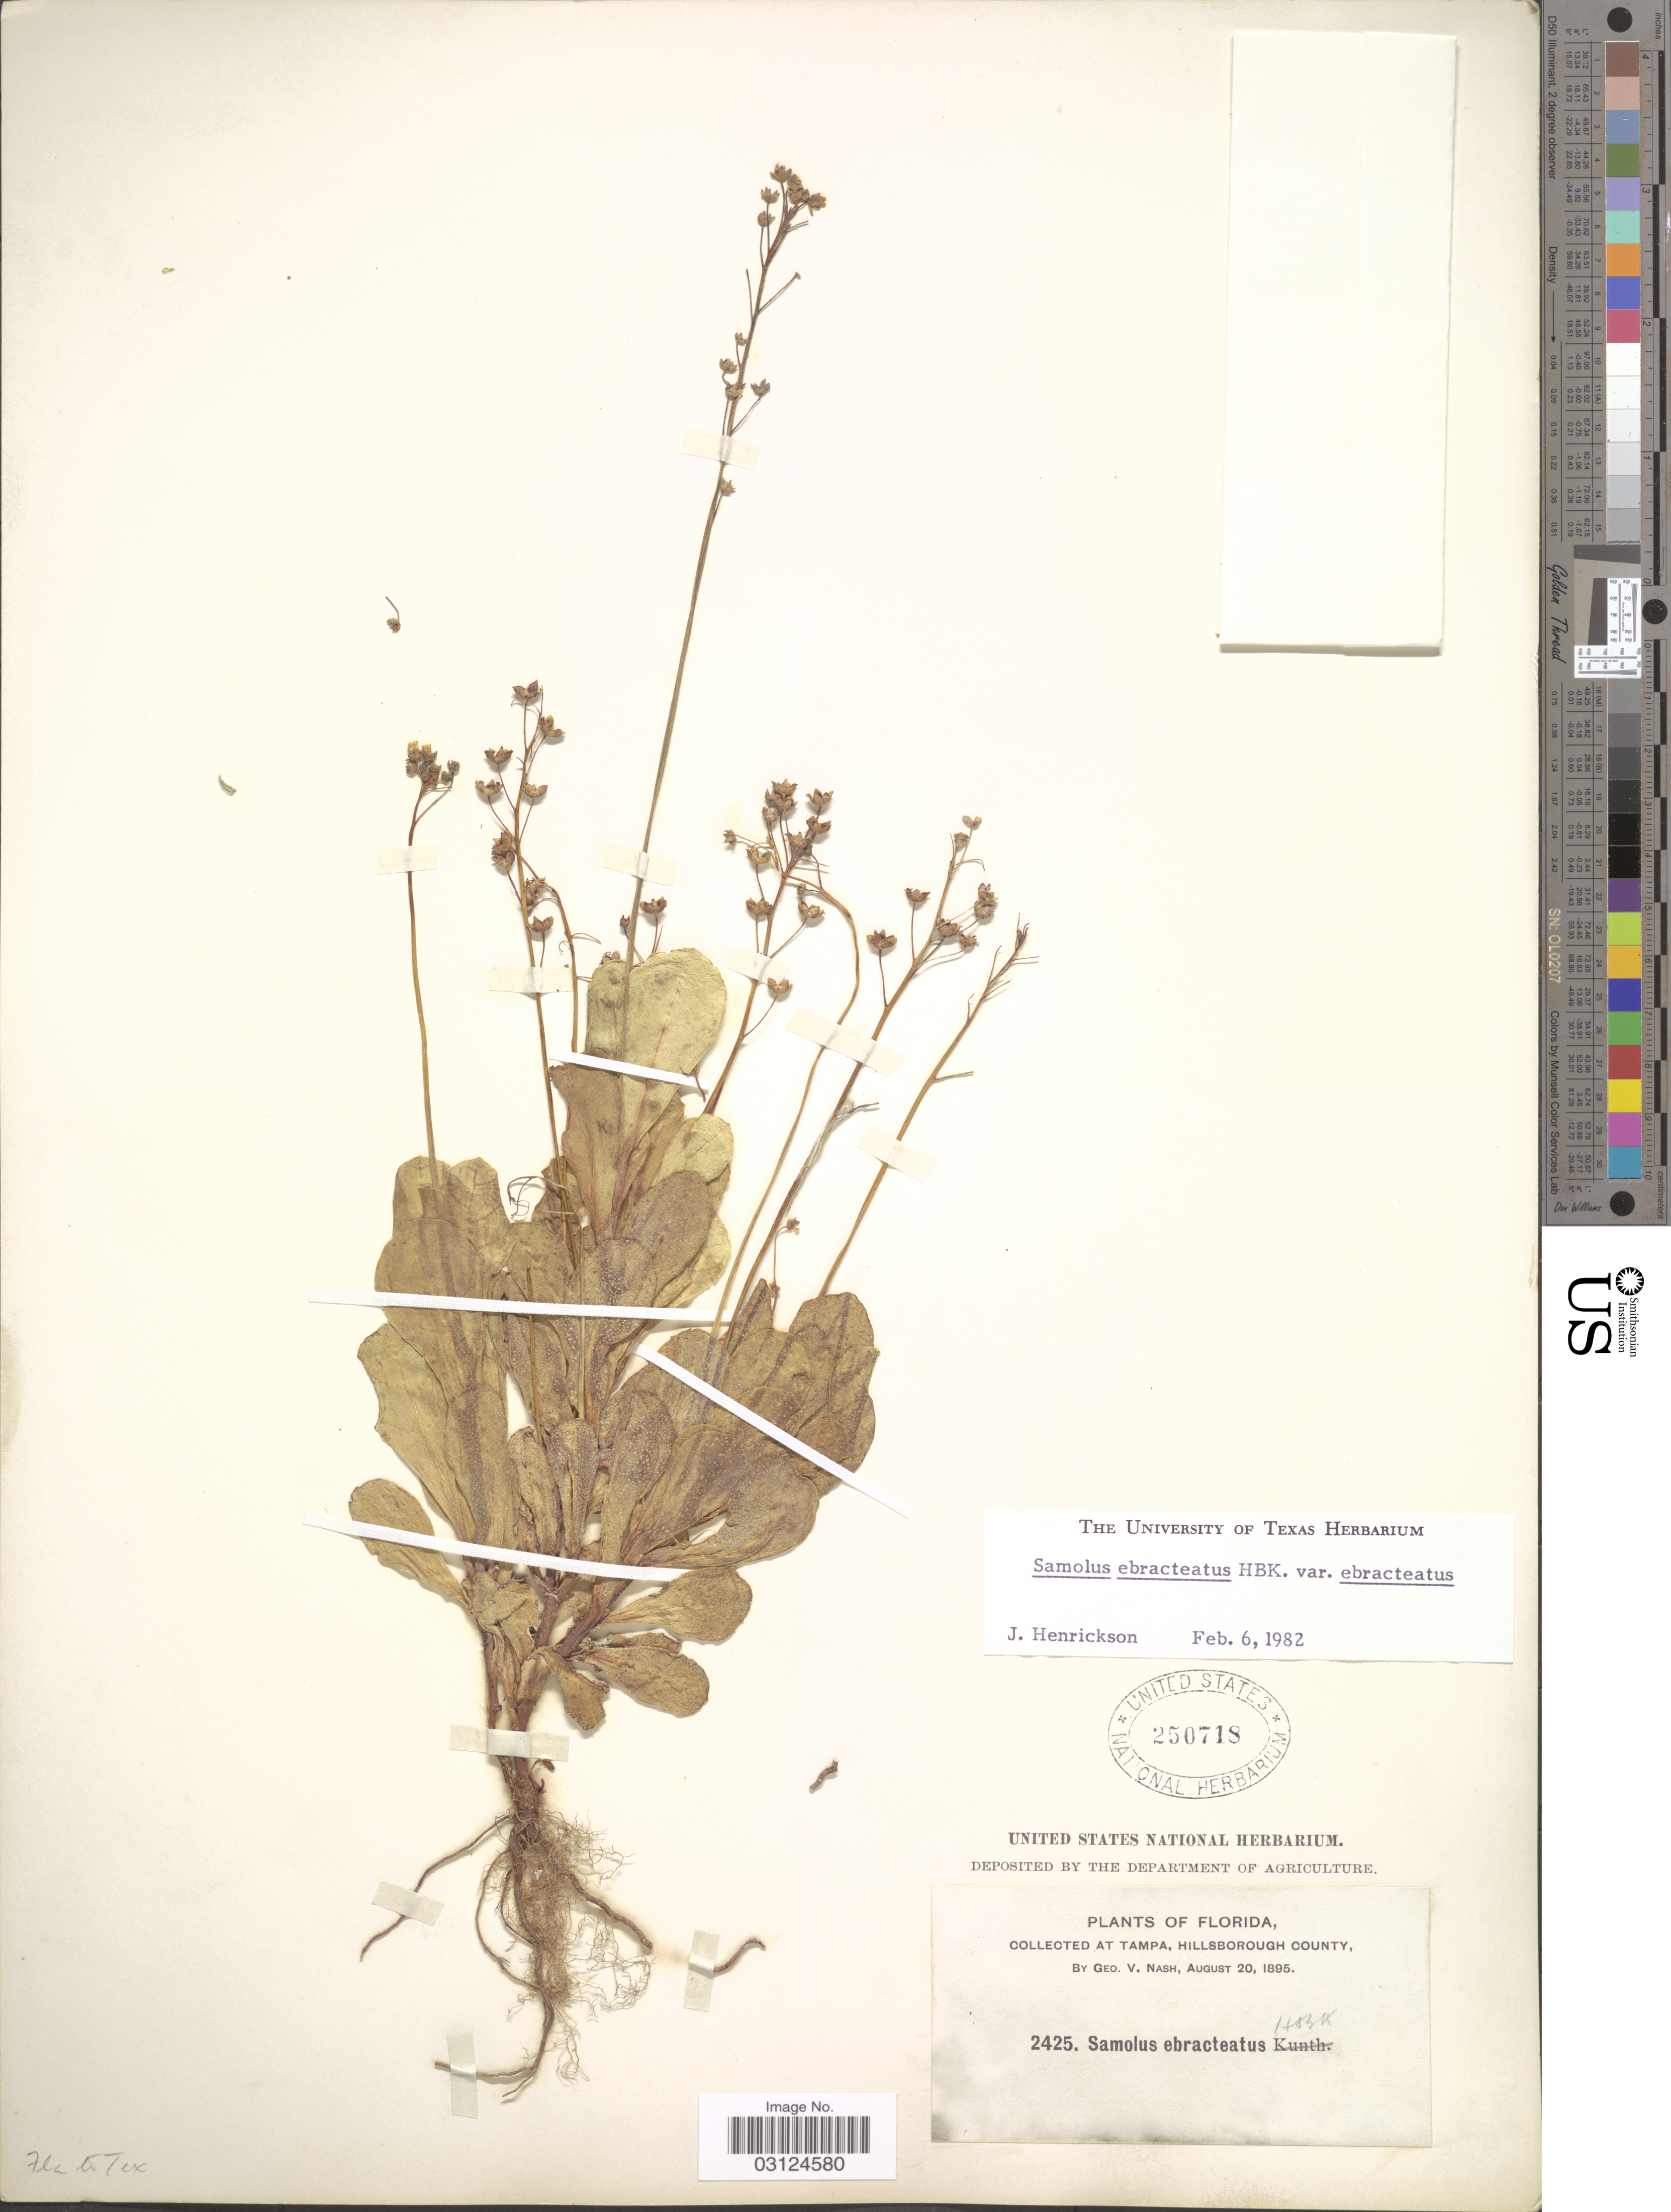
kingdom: Plantae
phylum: Tracheophyta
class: Magnoliopsida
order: Ericales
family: Primulaceae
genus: Samolus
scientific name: Samolus ebracteatus subsp. ebracteatus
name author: Kunth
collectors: G. V. Nash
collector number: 2425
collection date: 1895-08-20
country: United States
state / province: Florida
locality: At Tampa, Hillsborough County.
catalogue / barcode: US 250718